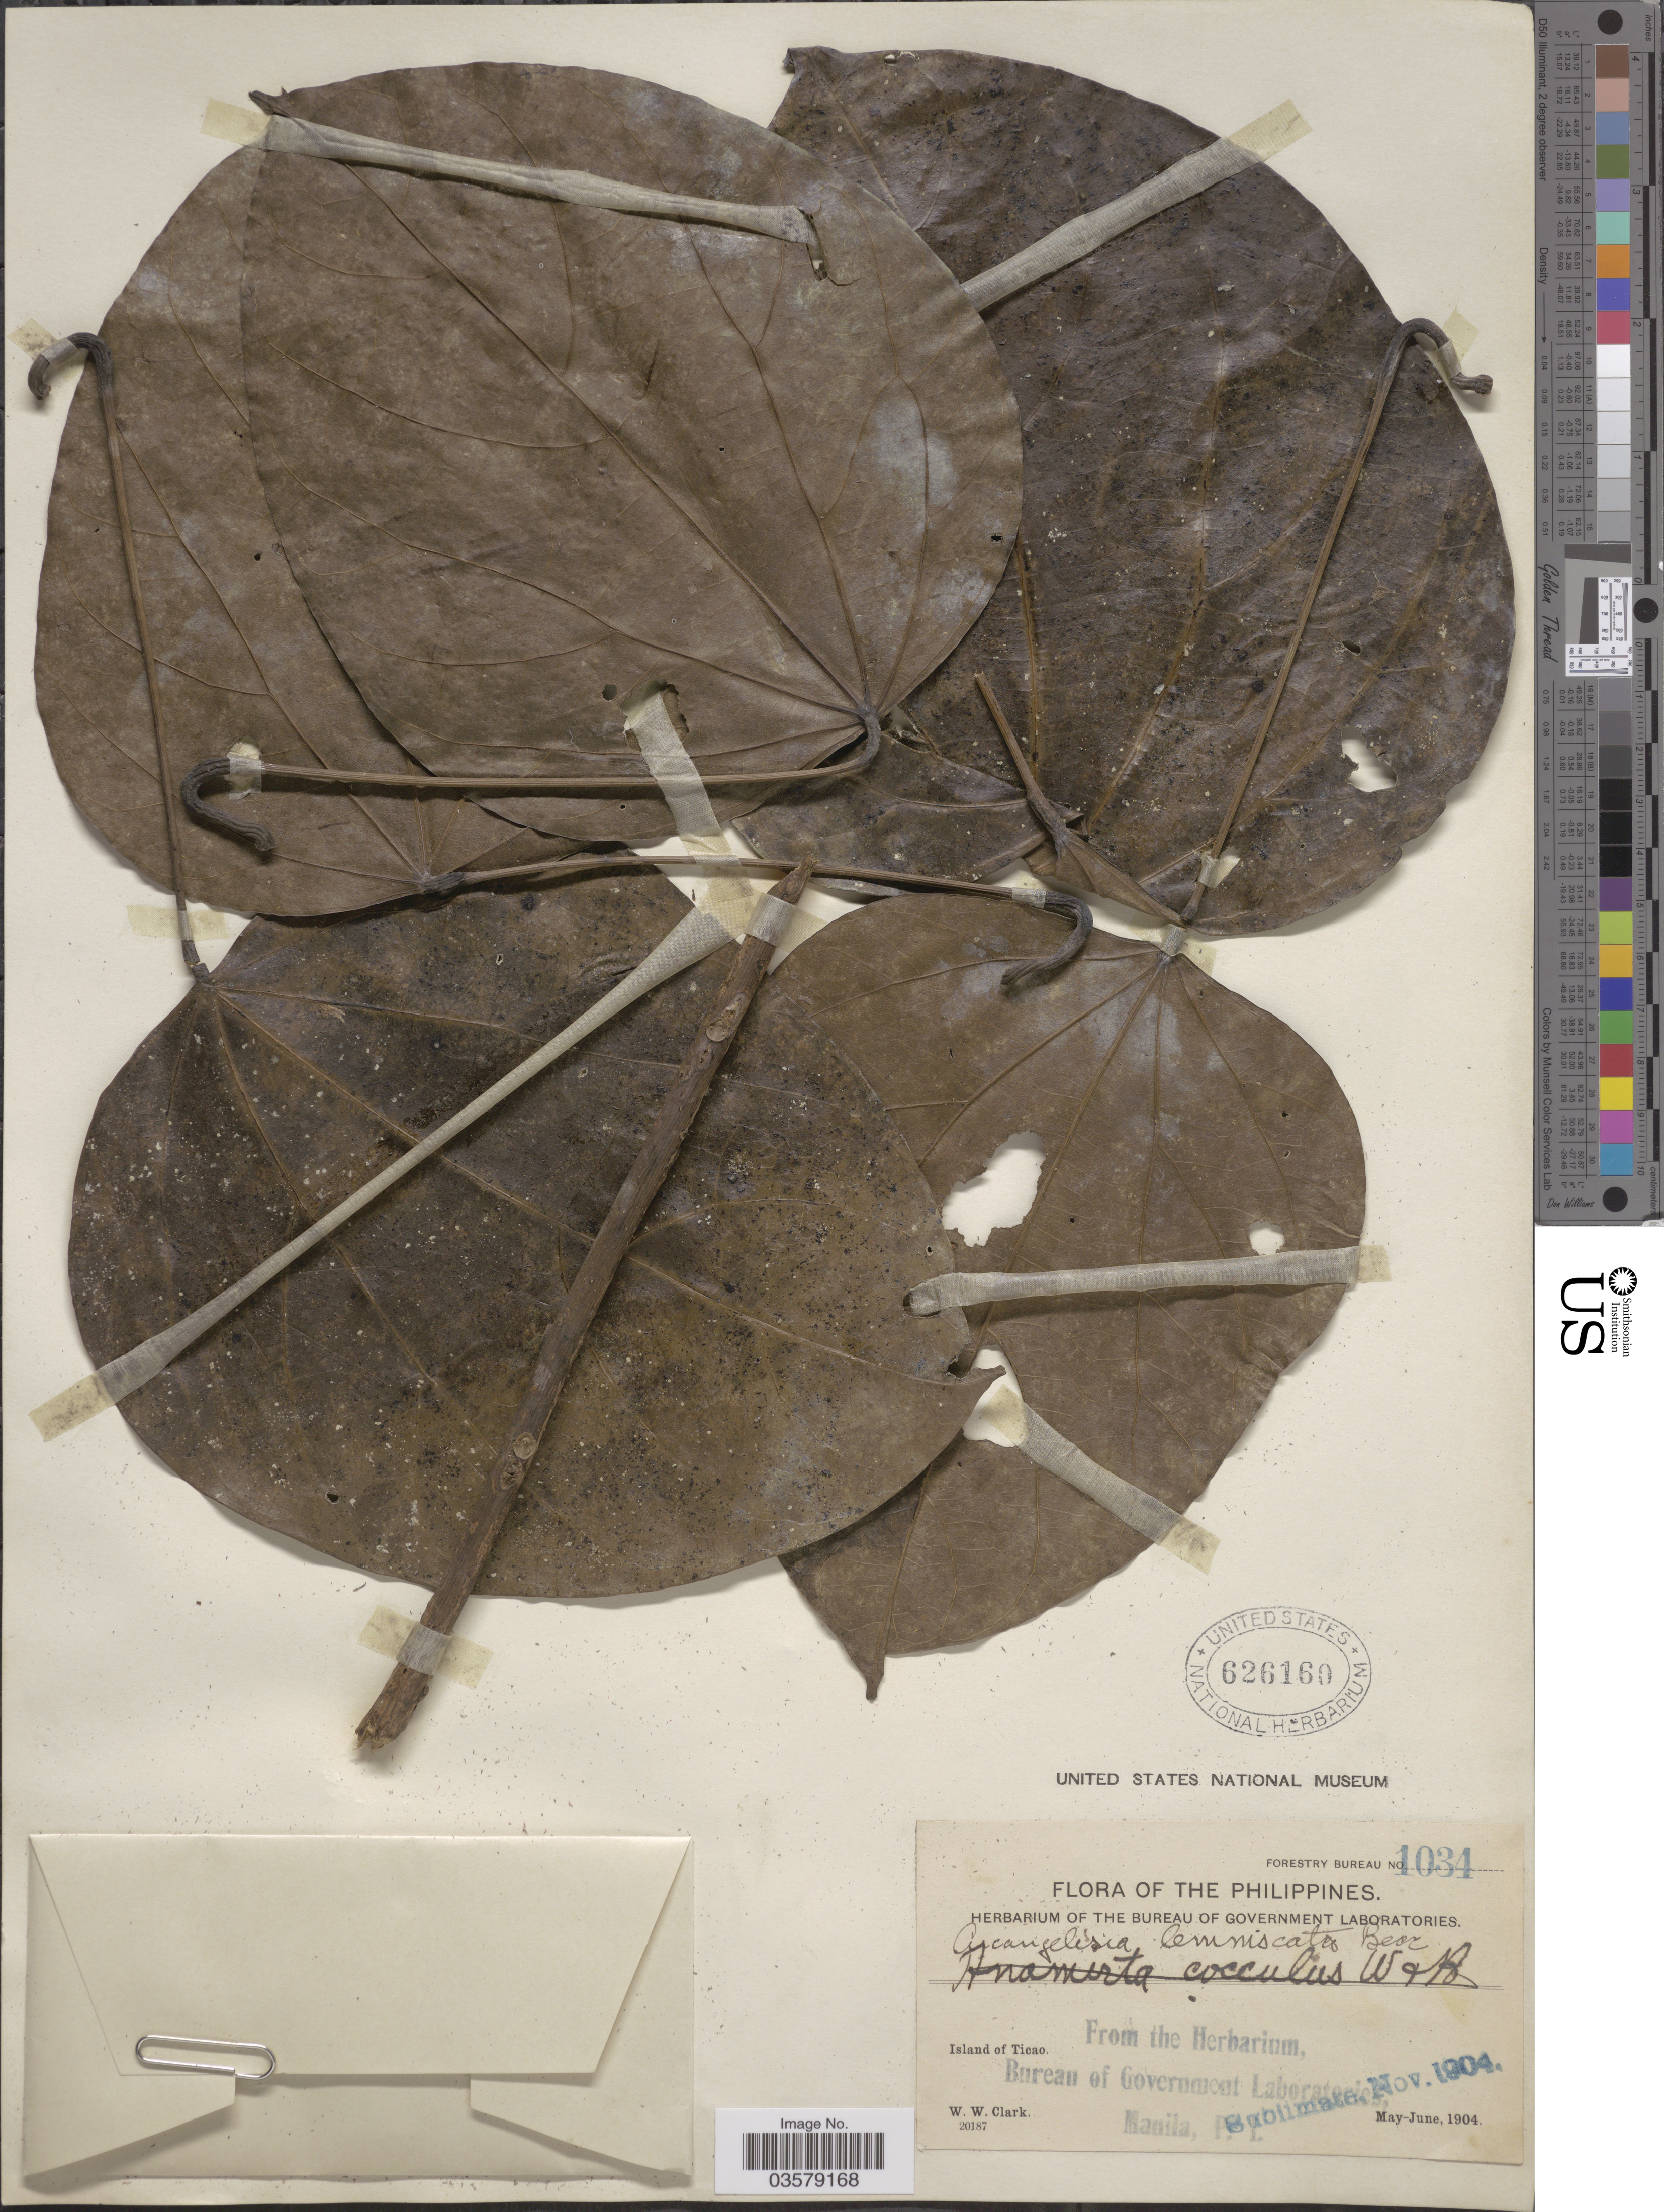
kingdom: Plantae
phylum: Tracheophyta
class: Magnoliopsida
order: Ranunculales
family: Menispermaceae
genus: Arcangelisia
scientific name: Arcangelisia flava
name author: (L.) Merr.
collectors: W. W. Clark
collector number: Forestry Bureau 1034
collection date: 1904-05/1904-06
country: Philippines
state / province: Bicol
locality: Island of Ticao.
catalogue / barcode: US 626160